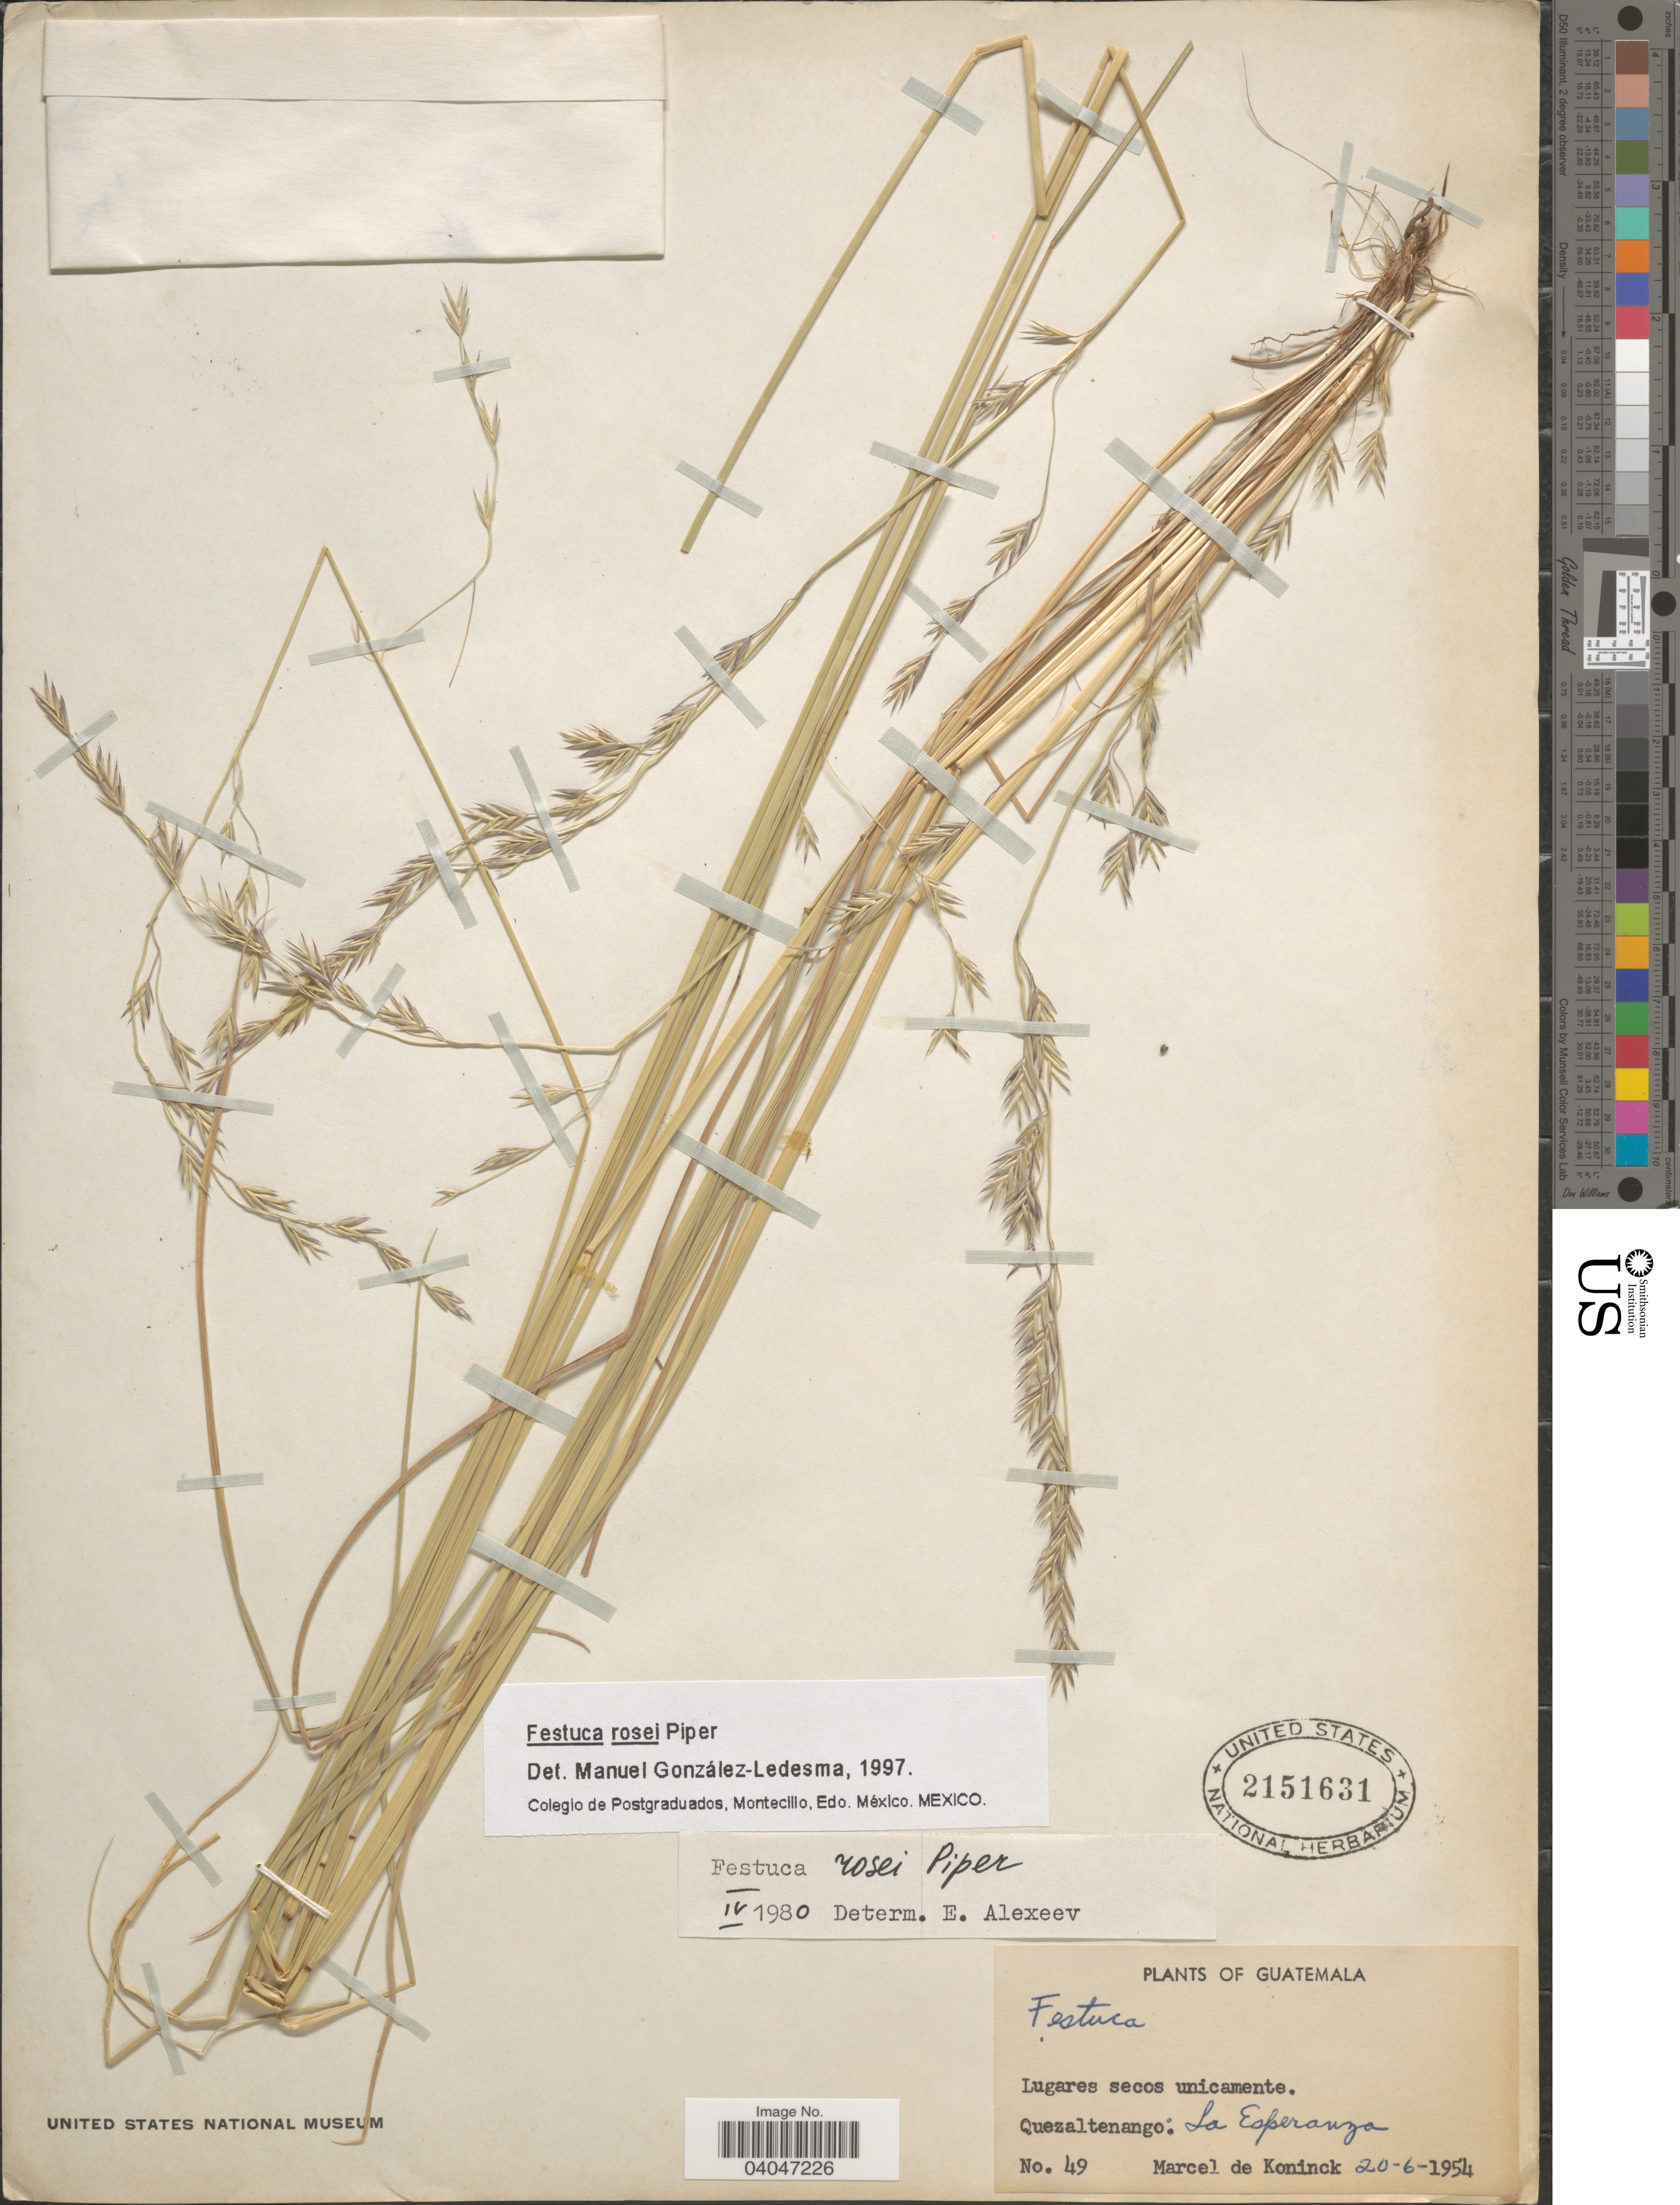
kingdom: Plantae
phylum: Tracheophyta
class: Liliopsida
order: Poales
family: Poaceae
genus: Festuca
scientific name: Festuca rosei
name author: Piper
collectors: M. Koninck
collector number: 49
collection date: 1954-06-20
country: Guatemala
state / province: Quetzaltenango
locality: La Esperanza.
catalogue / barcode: US 2151631